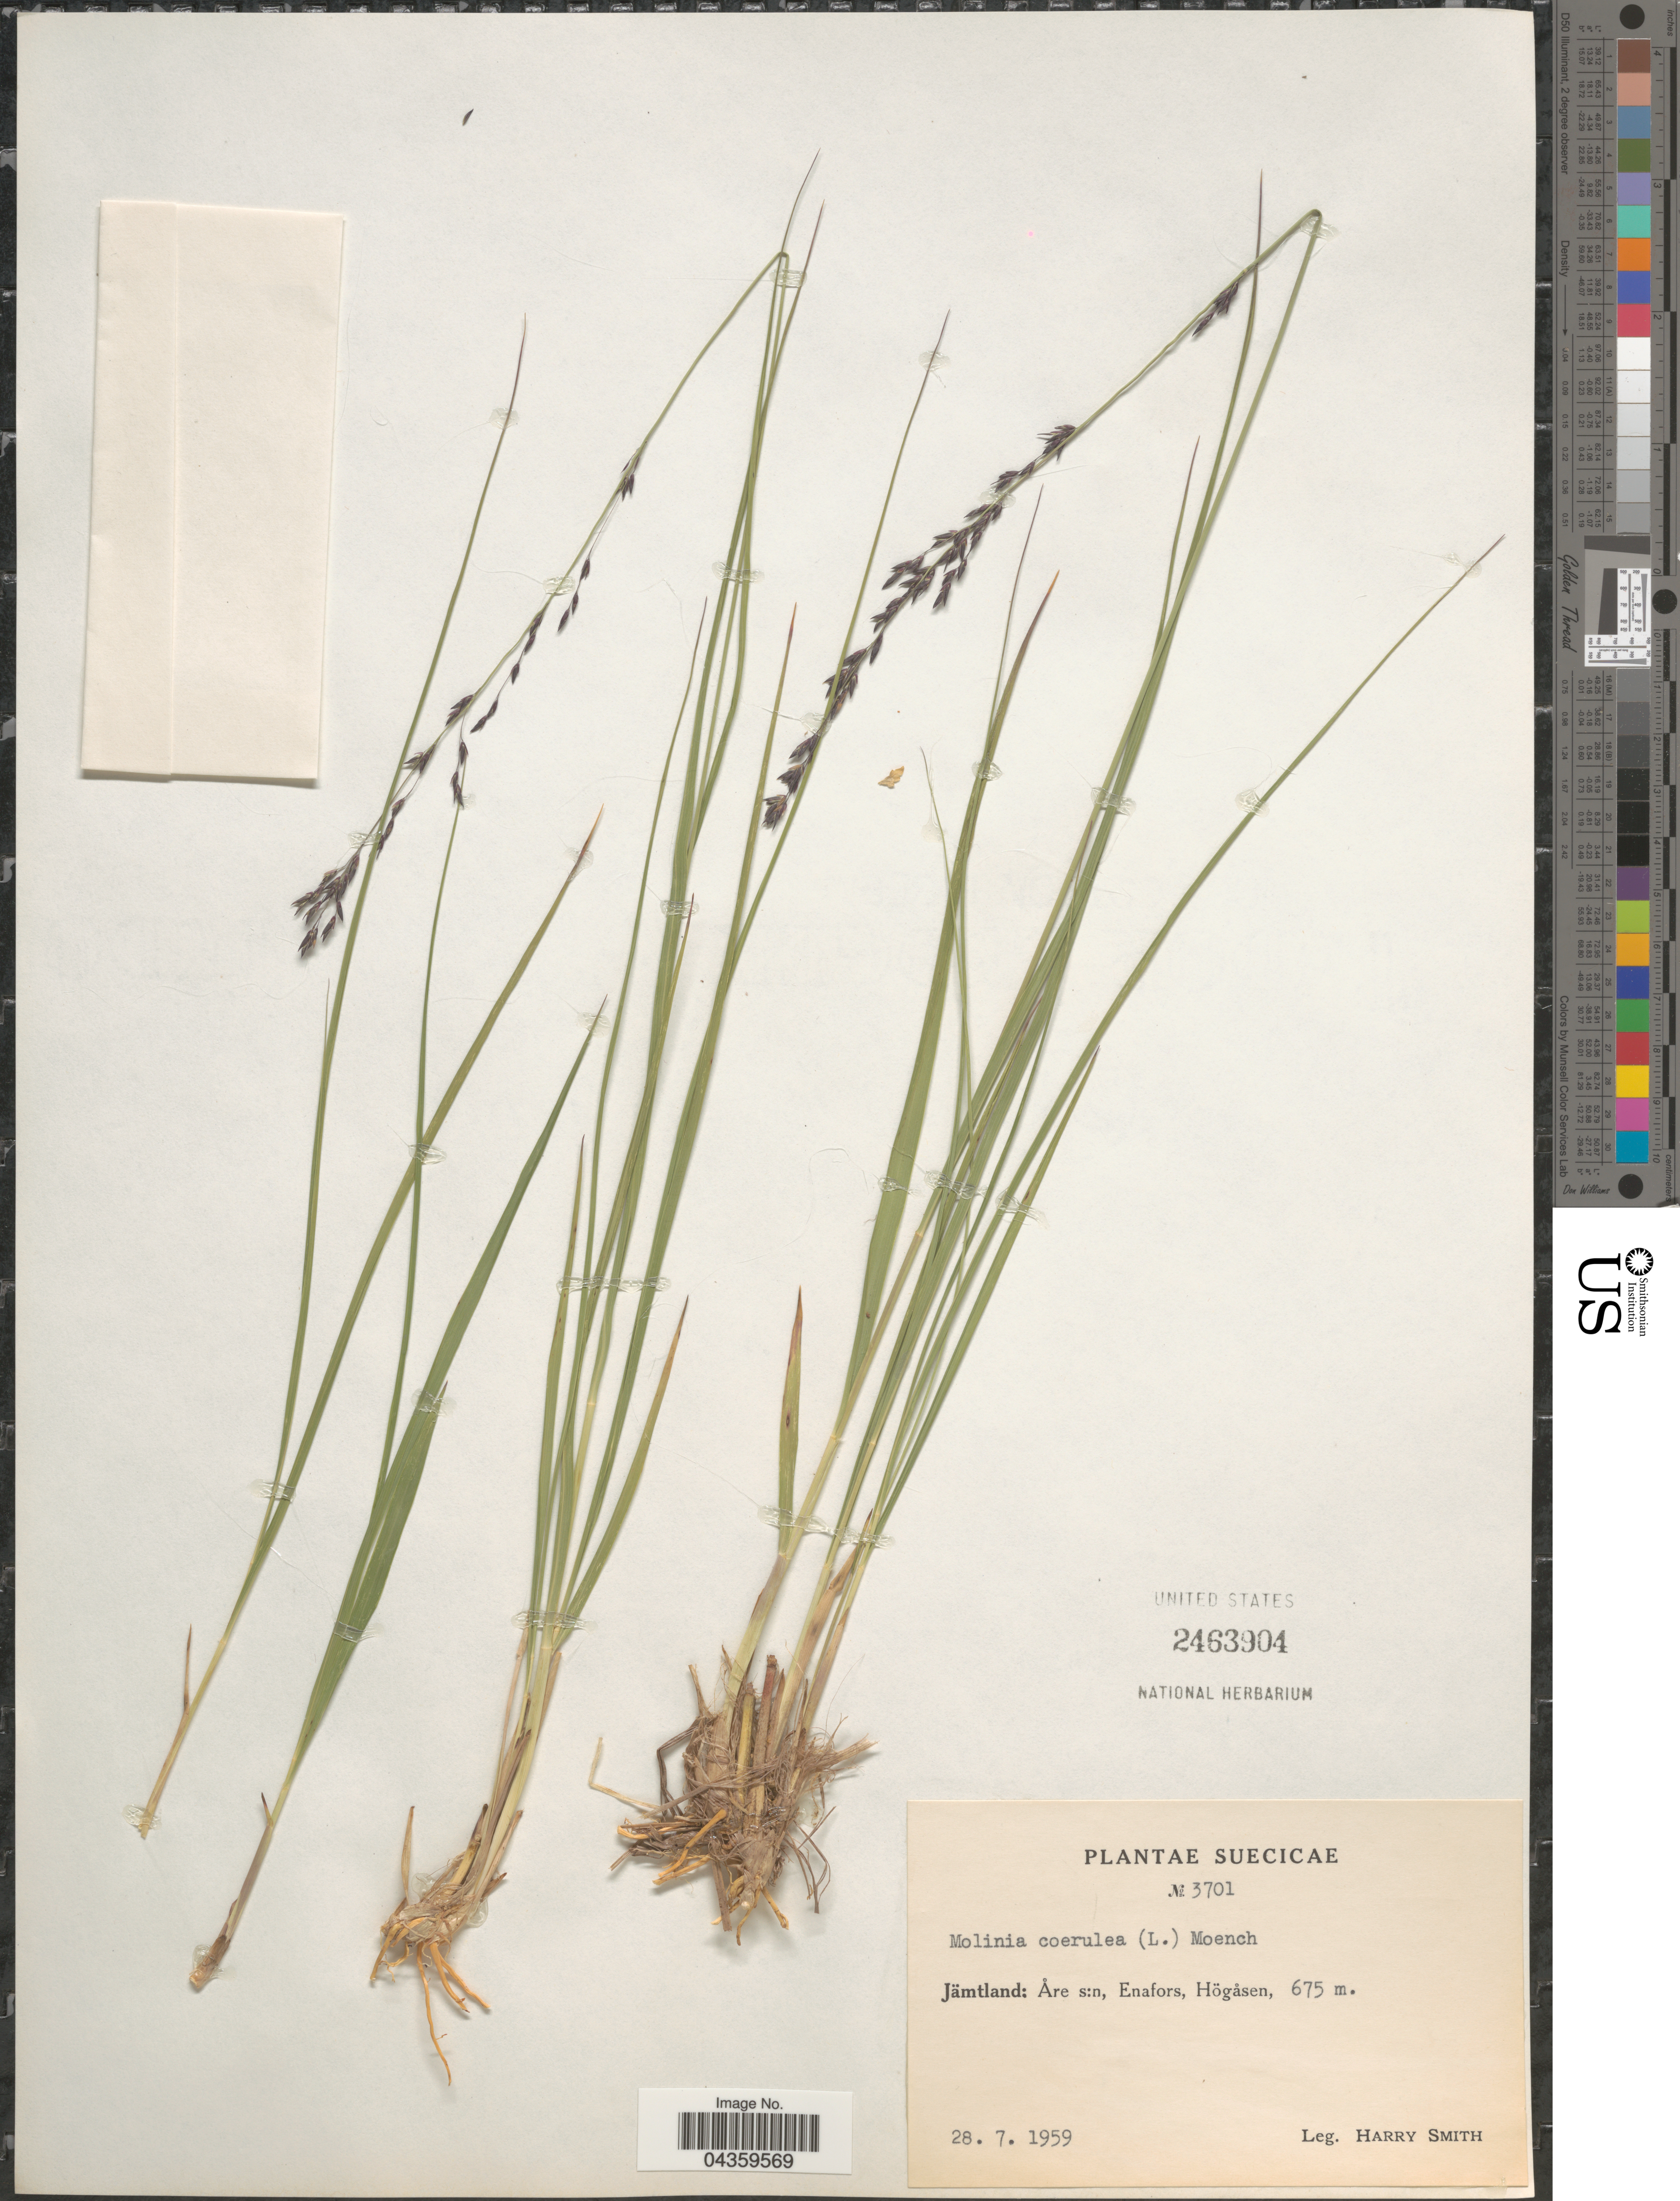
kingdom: Plantae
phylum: Tracheophyta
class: Liliopsida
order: Poales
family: Poaceae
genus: Molinia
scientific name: Molinia caerulea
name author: (L.) Moench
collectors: H. Smith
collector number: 3701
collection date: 1959-07-28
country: Sweden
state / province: Jamtland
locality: Suecicae. Jämtland: Åre s:n, Enafors, Högåsen.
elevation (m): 675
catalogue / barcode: US 2463904